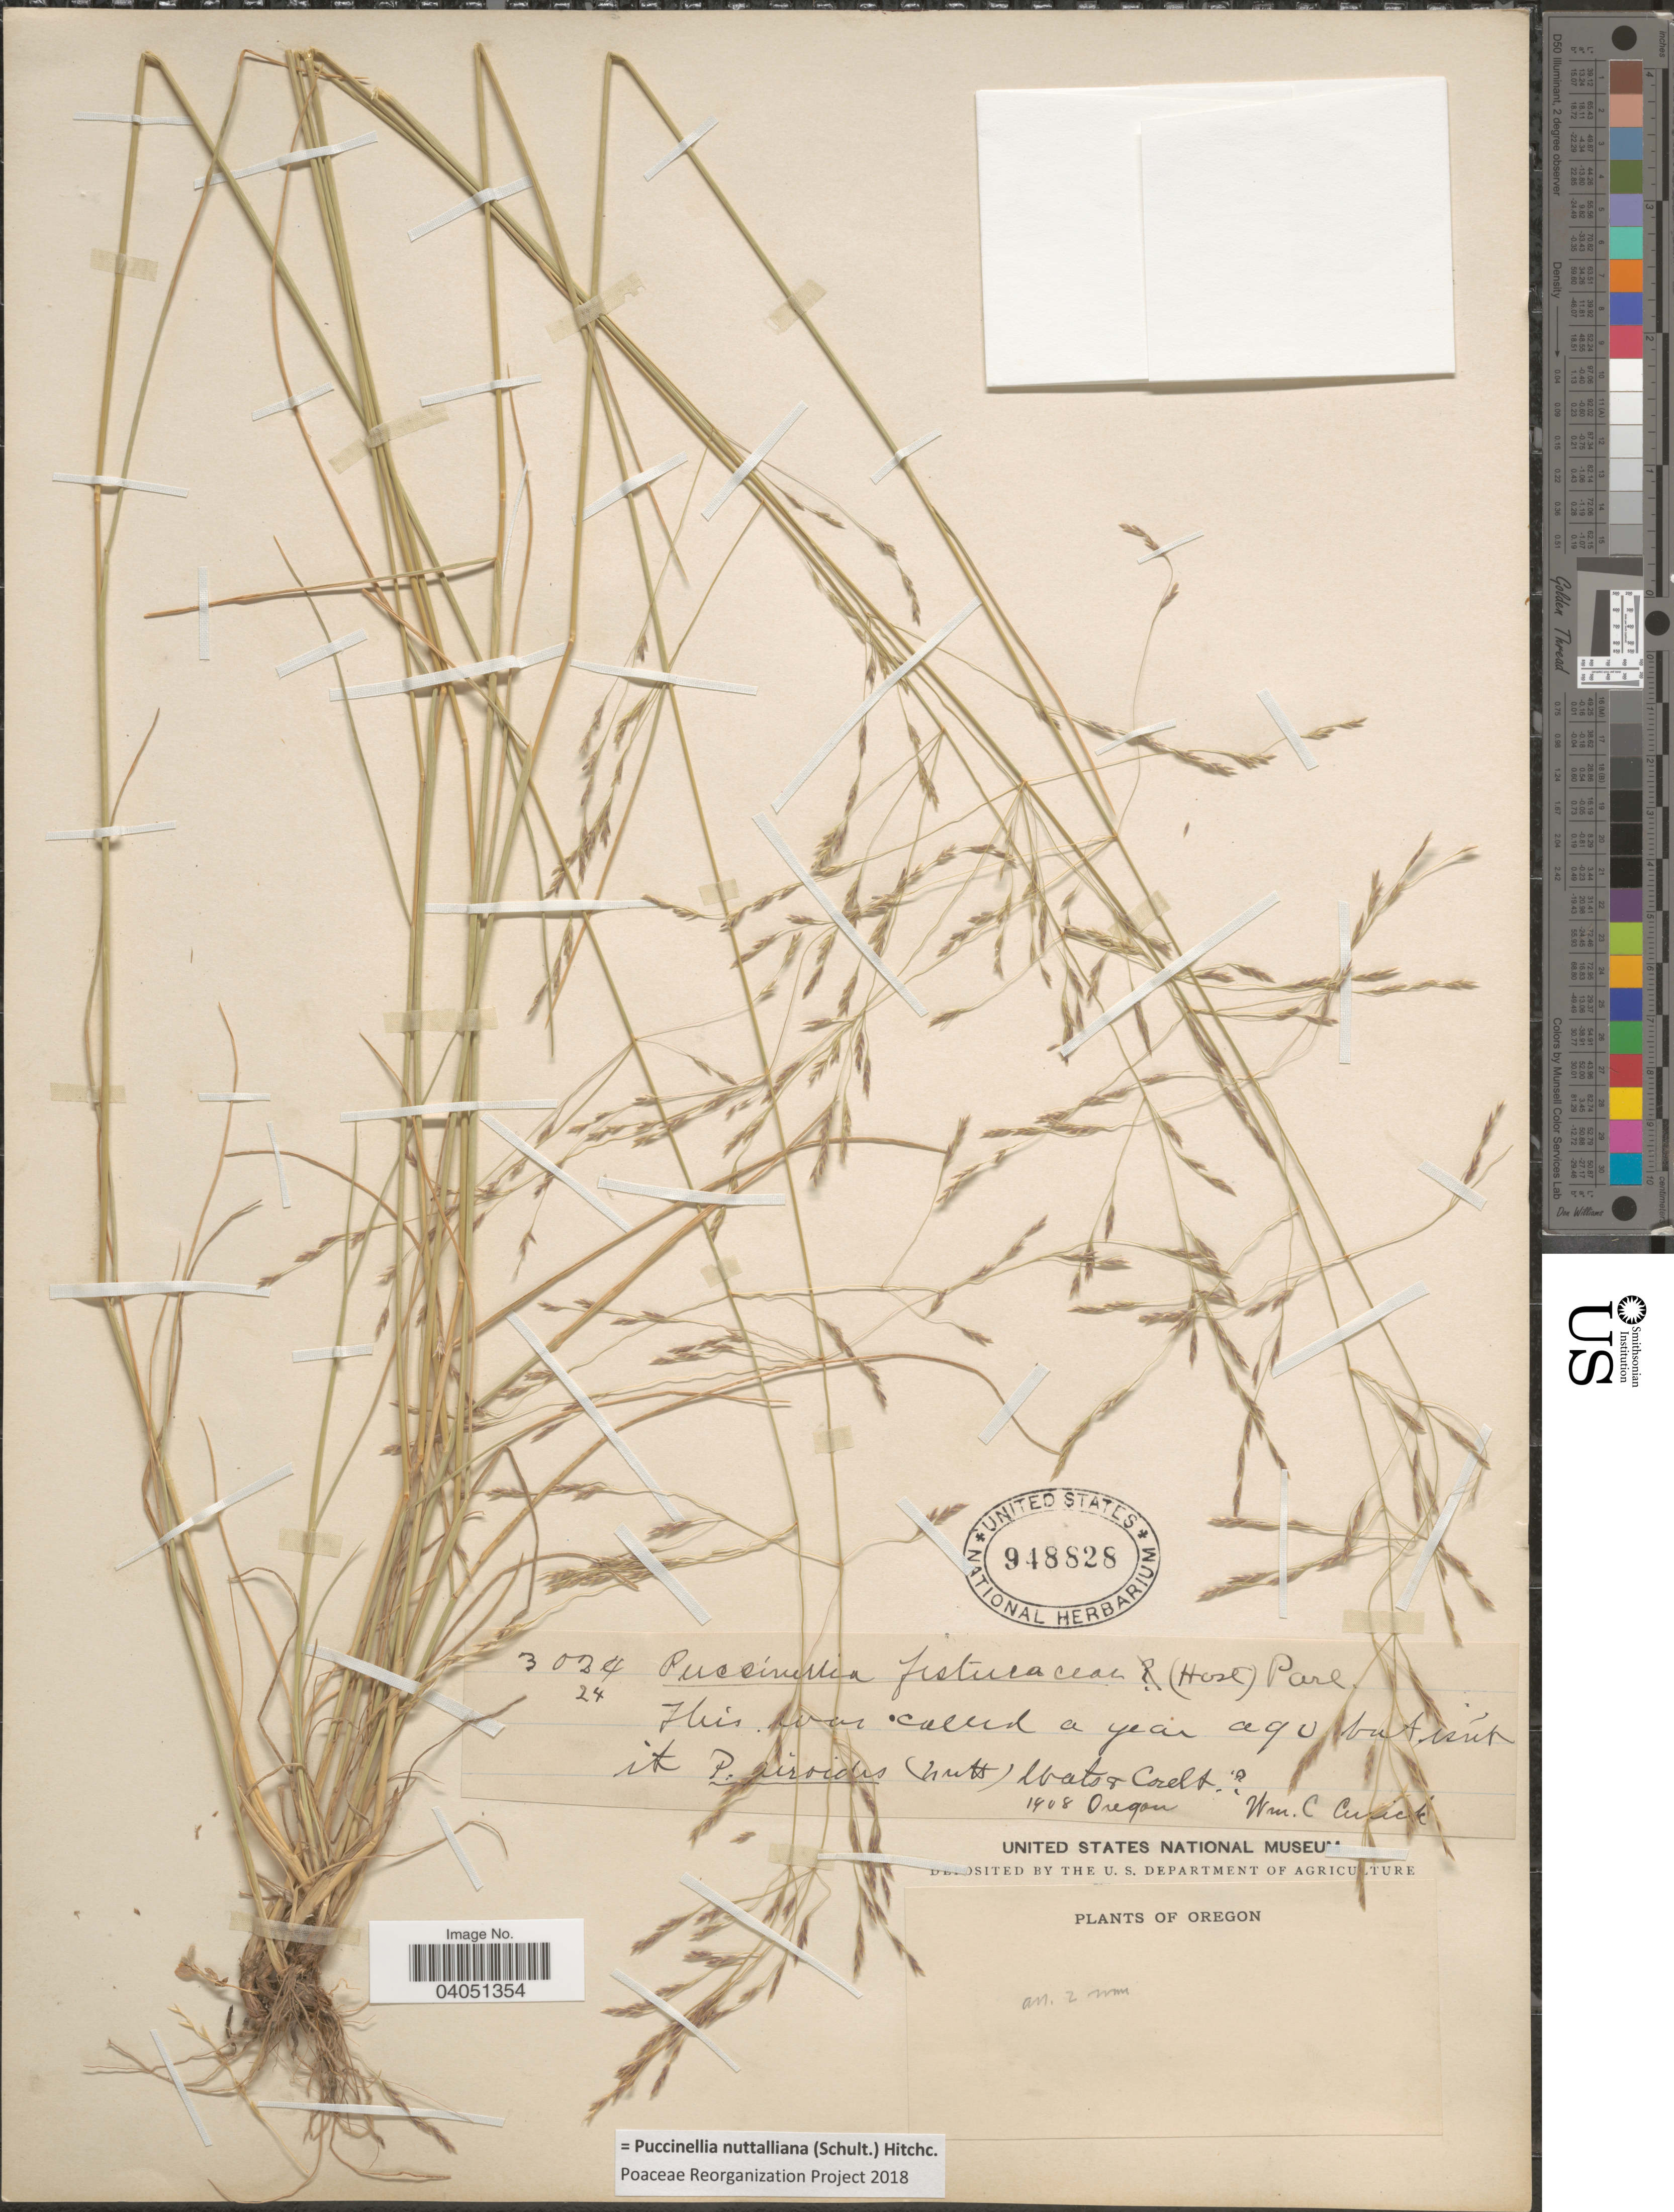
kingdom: Plantae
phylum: Tracheophyta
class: Liliopsida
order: Poales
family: Poaceae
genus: Puccinellia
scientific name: Puccinellia nuttalliana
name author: (Schult.) Hitchc.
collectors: W. C. Cusick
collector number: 3024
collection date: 1908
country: United States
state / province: Oregon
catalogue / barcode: US 948828